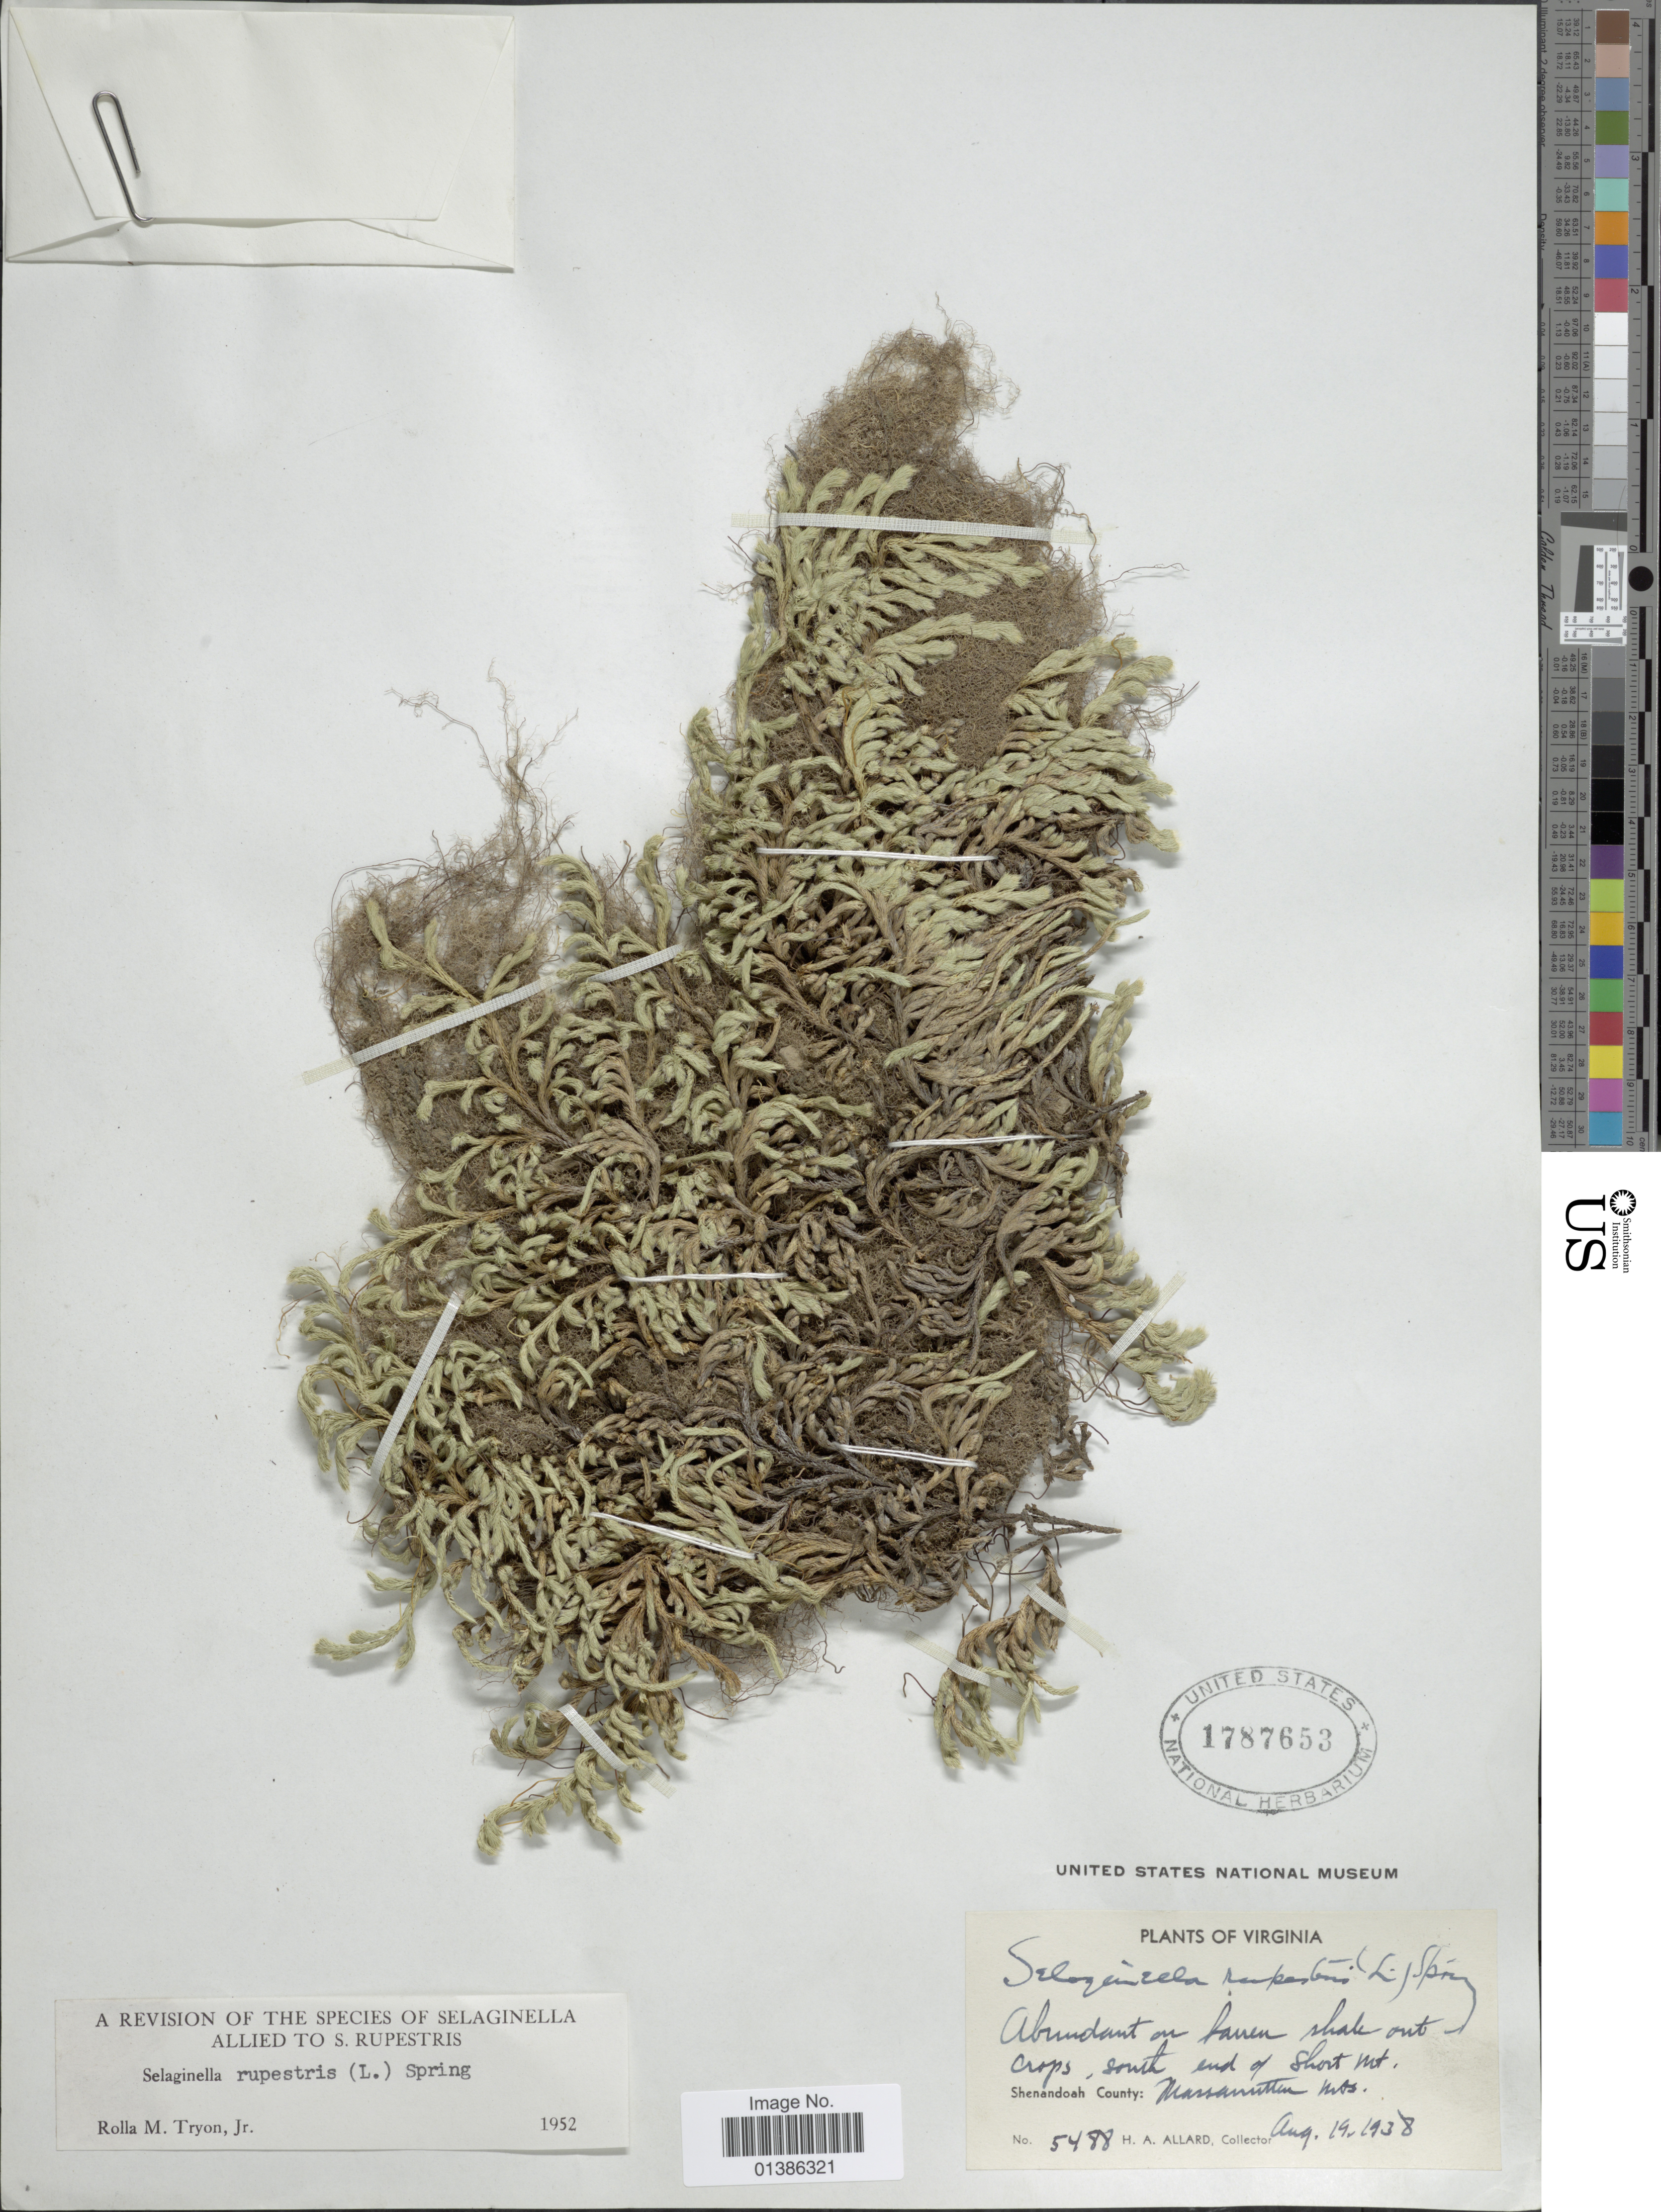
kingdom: Plantae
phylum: Tracheophyta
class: Lycopodiopsida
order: Selaginellales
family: Selaginellaceae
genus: Selaginella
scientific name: Selaginella rupestris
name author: (L.) Spring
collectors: H. A. Allard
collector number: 5488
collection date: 1938-08-19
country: United States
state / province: Virginia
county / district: Shenandoah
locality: South end of Short Mt. Shenandoah County: Massanutten Mts.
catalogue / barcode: US 1787653